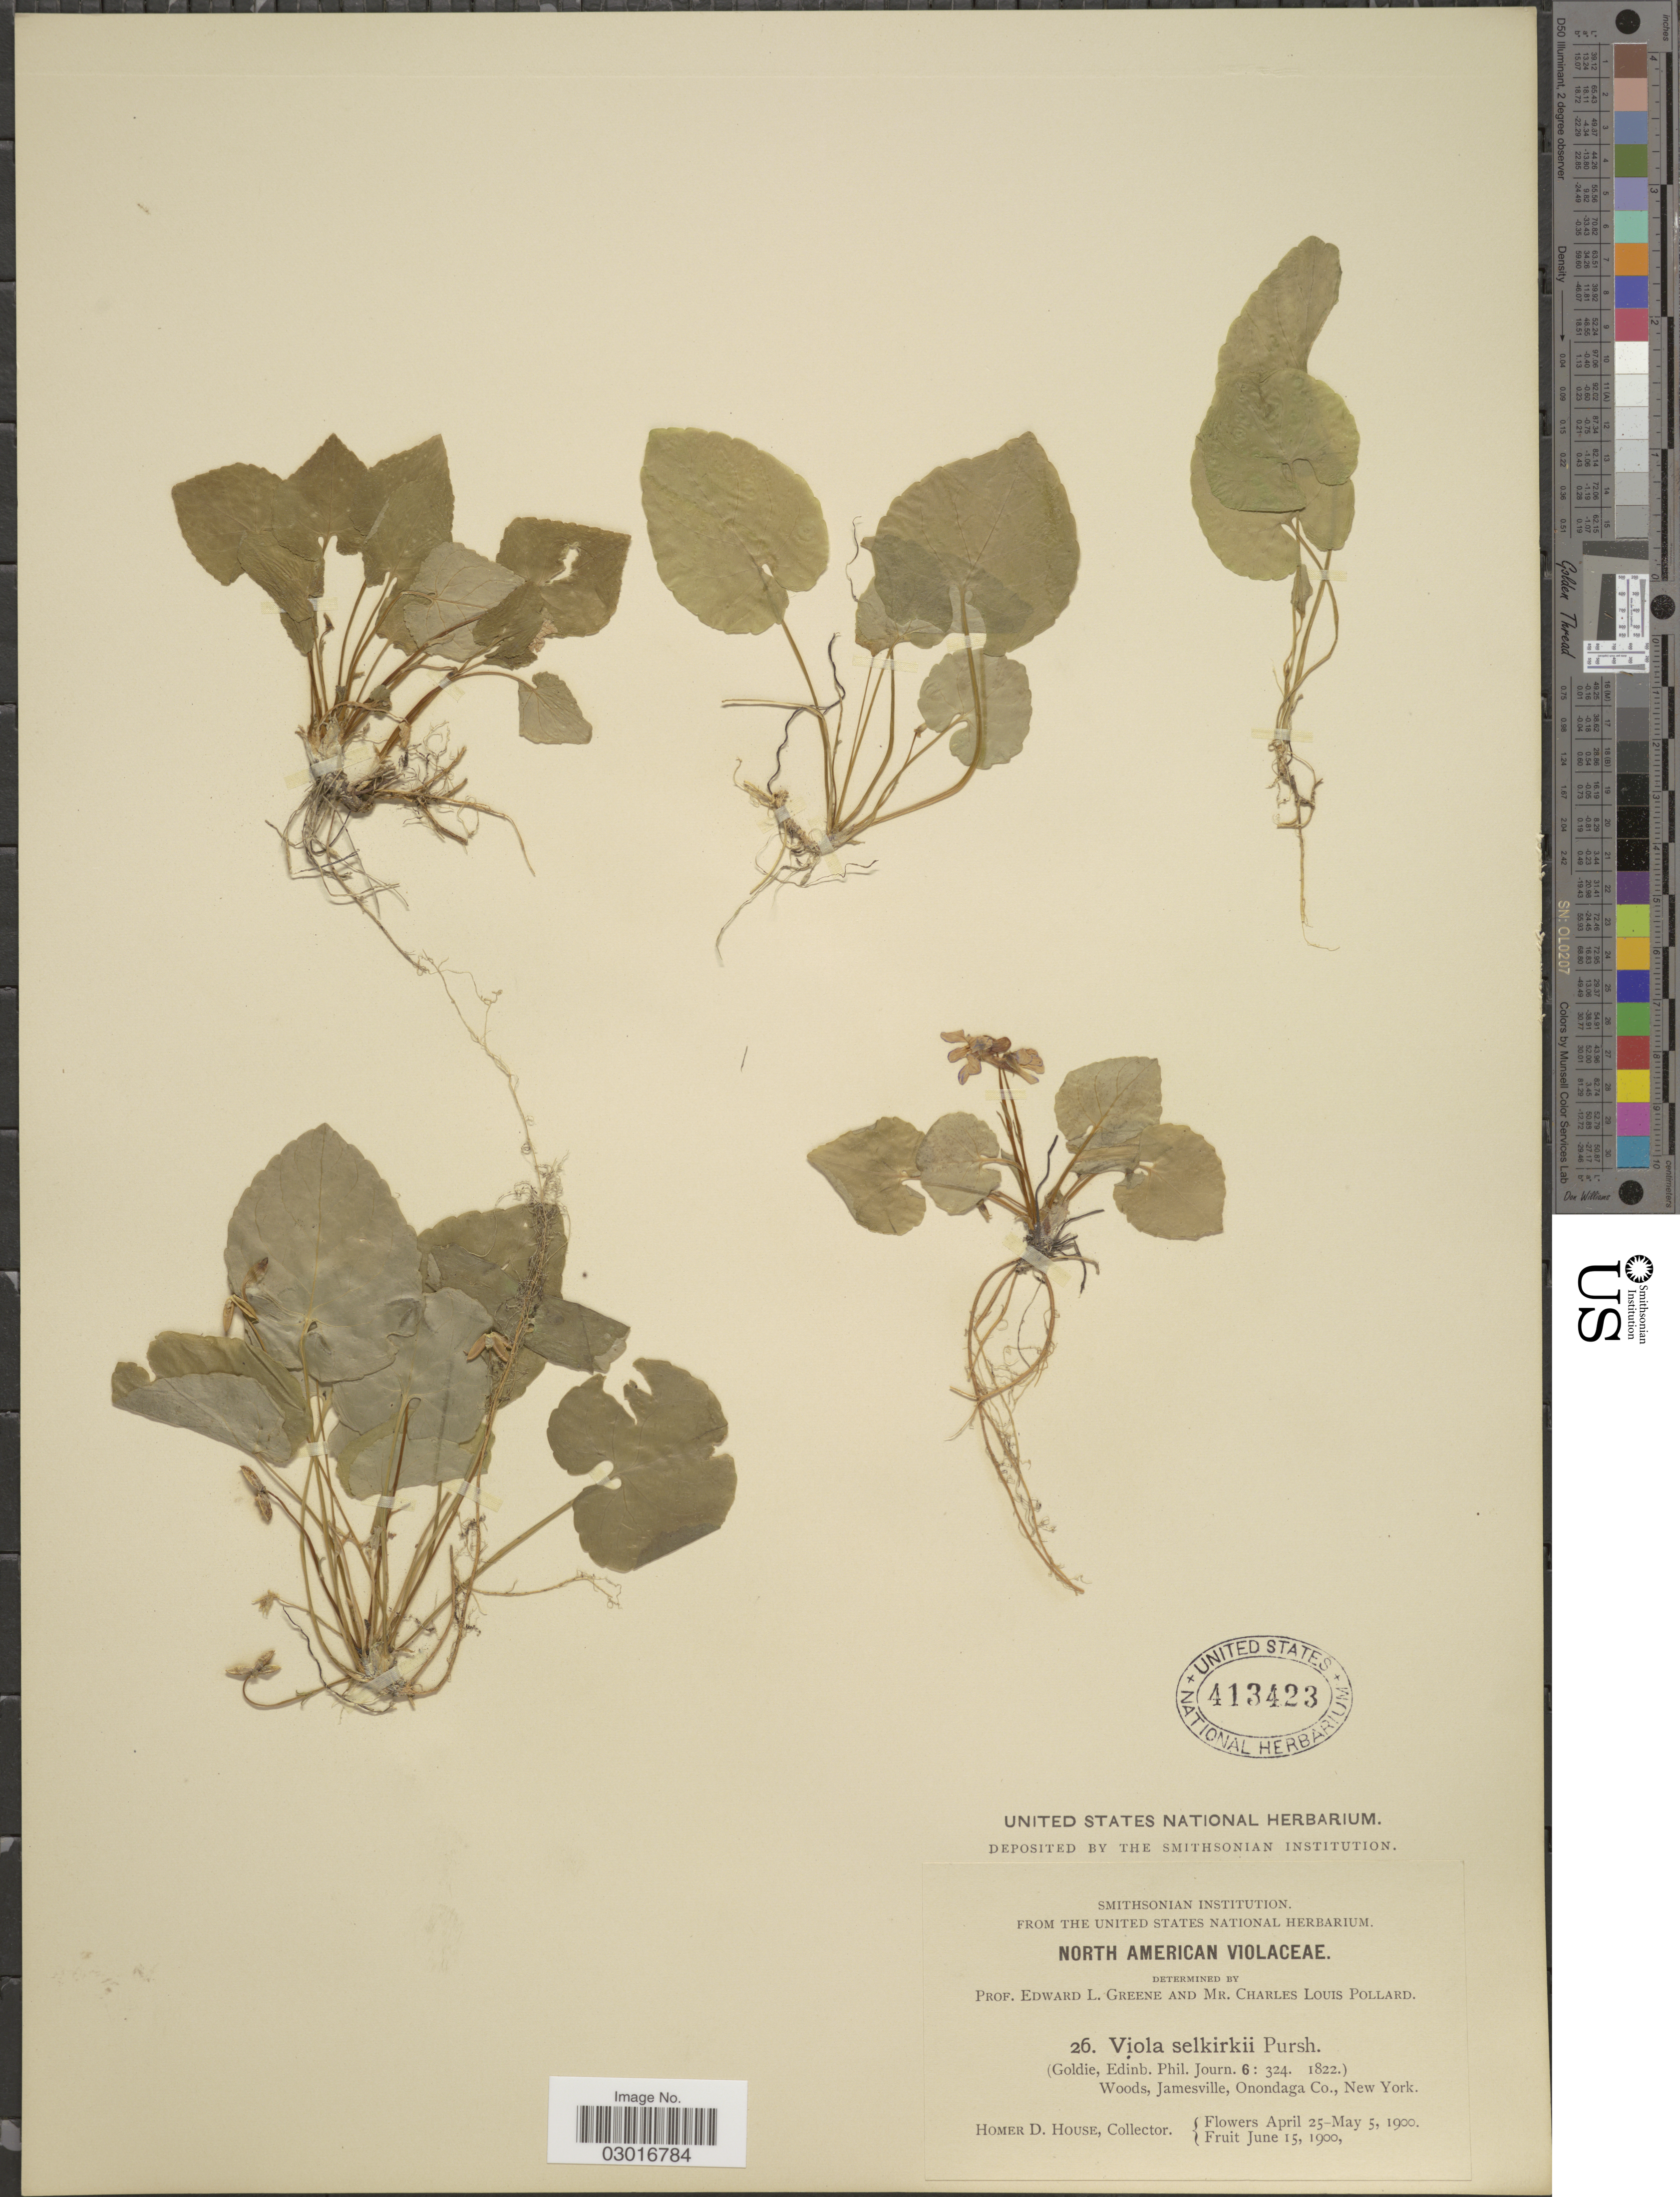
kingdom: Plantae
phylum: Tracheophyta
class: Magnoliopsida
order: Malpighiales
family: Violaceae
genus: Viola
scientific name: Viola selkirkii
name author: Pursh ex Goldie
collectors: H. D. House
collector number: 26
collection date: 1900-04-25/1900-06-15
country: United States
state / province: New York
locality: Jamesville, Onondaga Co.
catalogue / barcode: US 413423